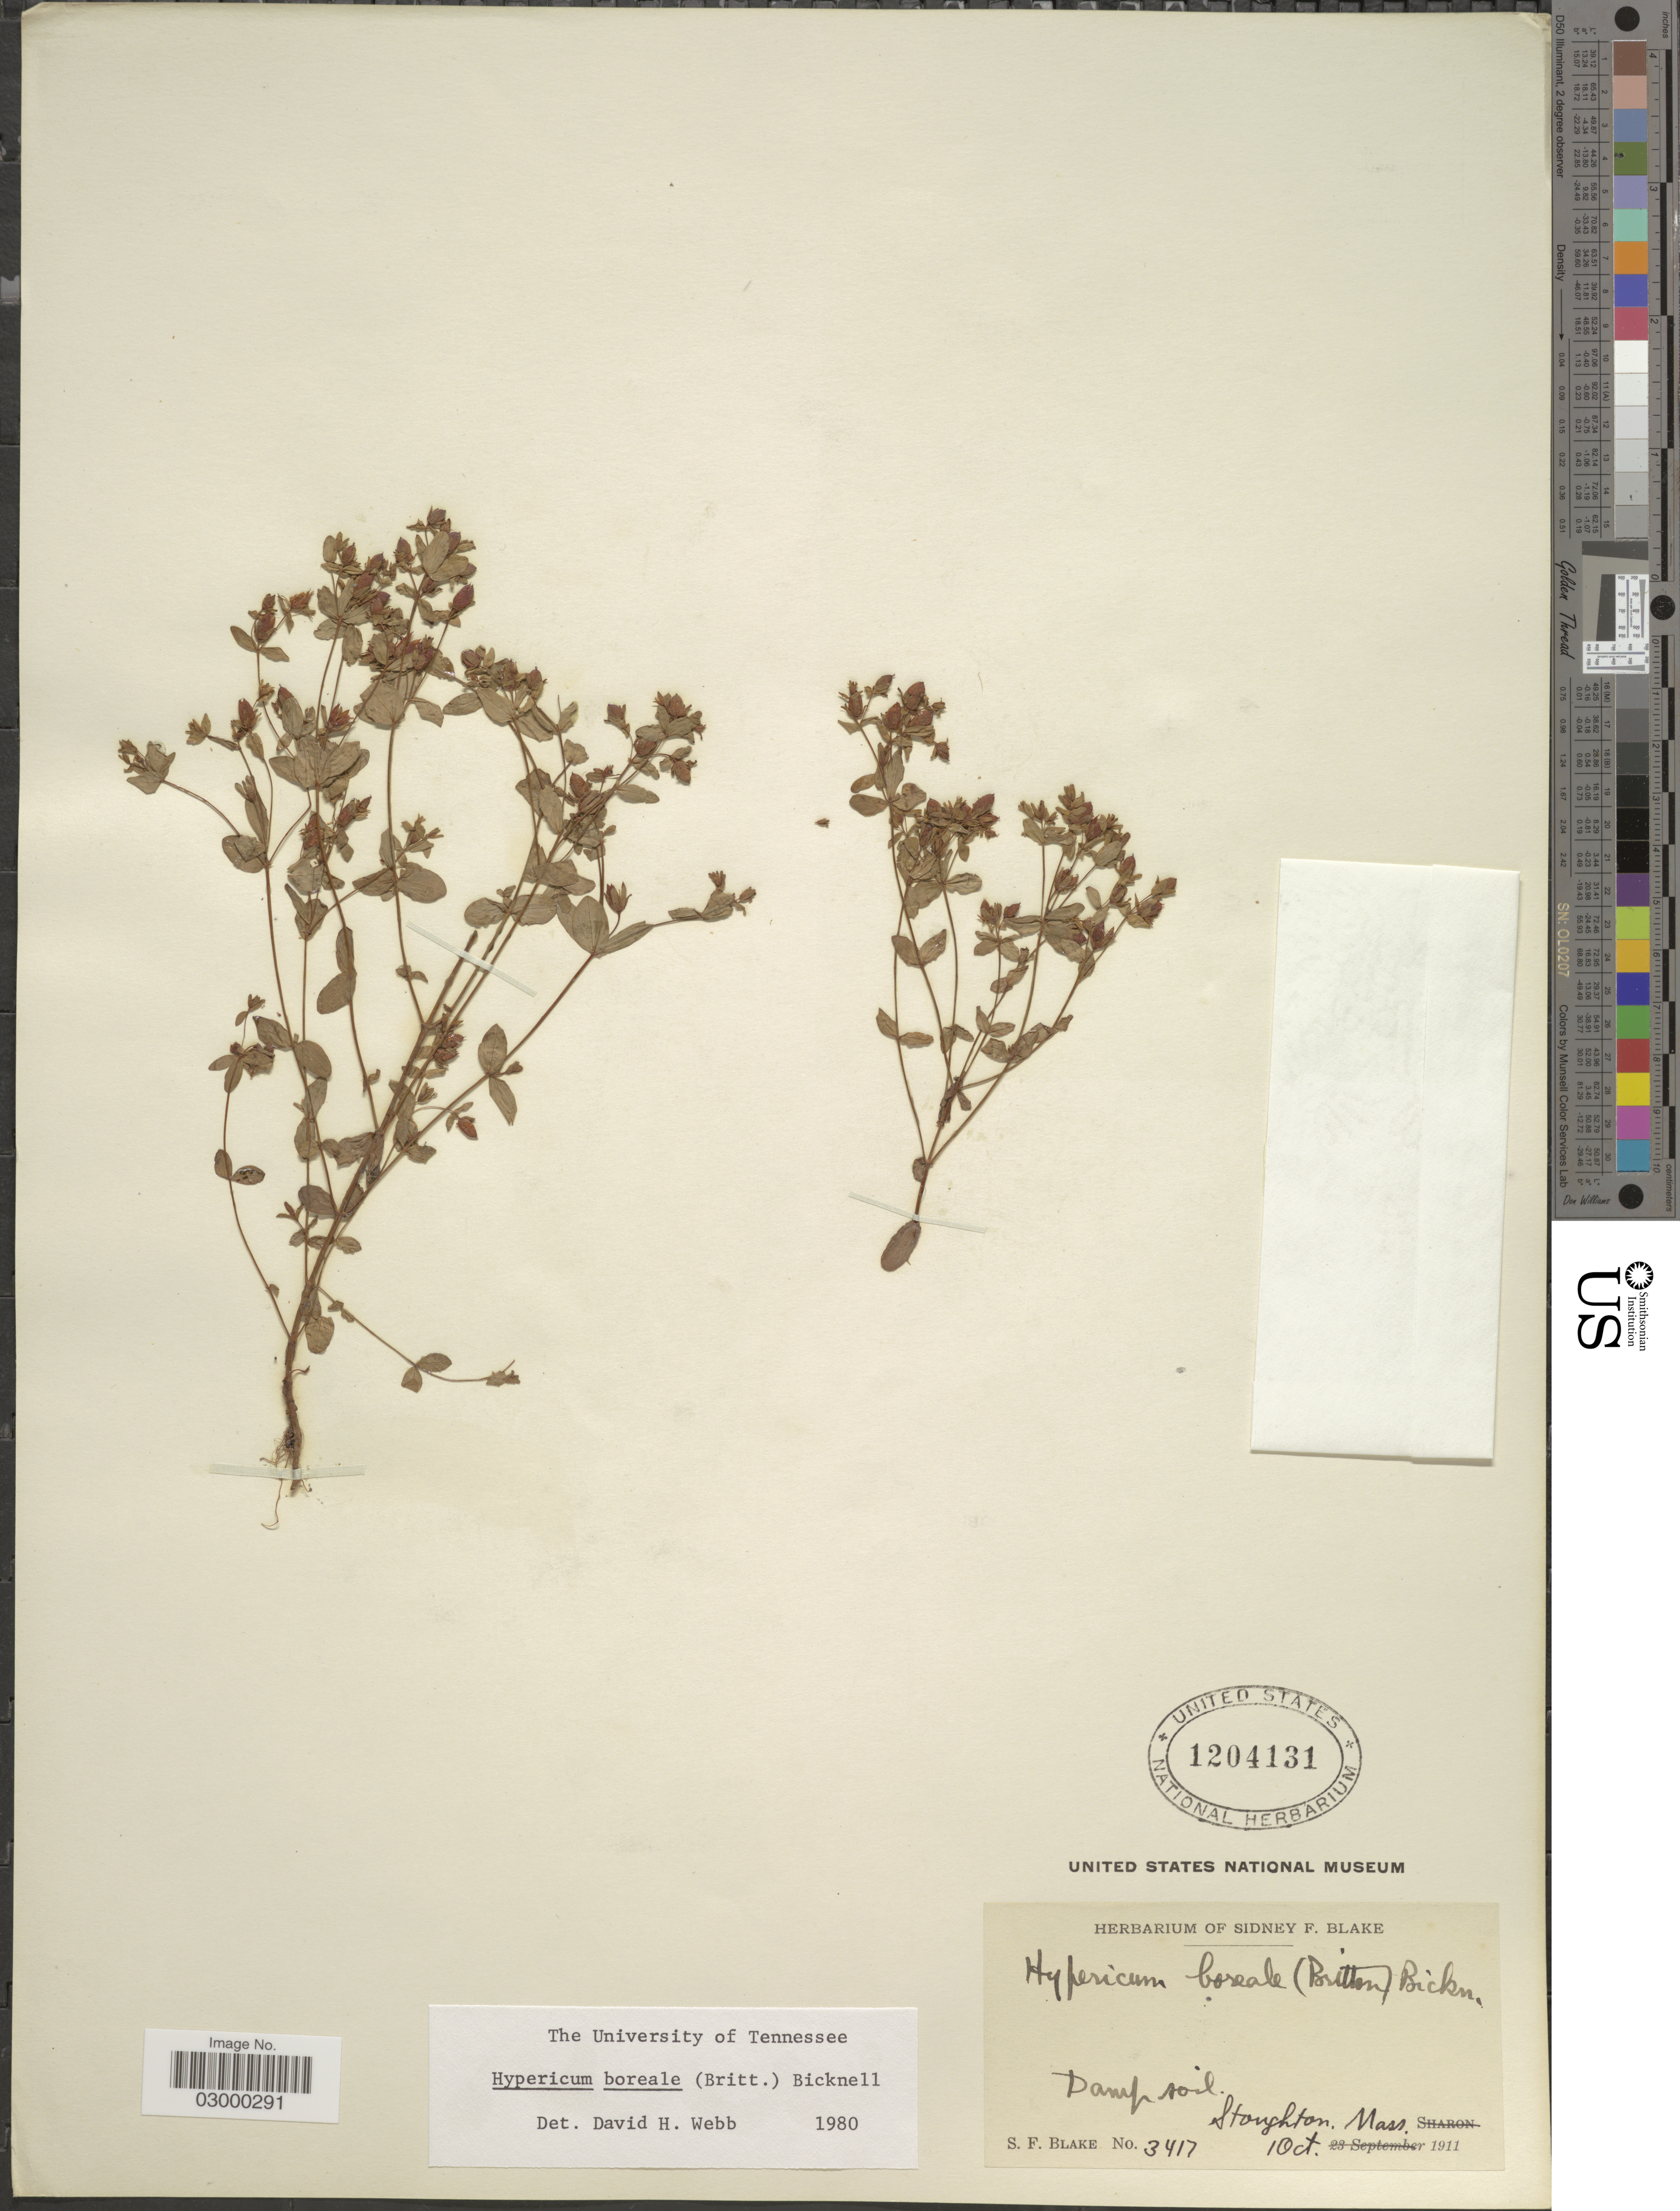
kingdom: Plantae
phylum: Tracheophyta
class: Magnoliopsida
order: Malpighiales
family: Hypericaceae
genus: Hypericum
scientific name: Hypericum boreale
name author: (Britton) E.P. Bicknell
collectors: S. Blake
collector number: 3417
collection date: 1911-10-01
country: United States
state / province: Massachusetts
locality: Stoughton.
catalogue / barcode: US 1204131